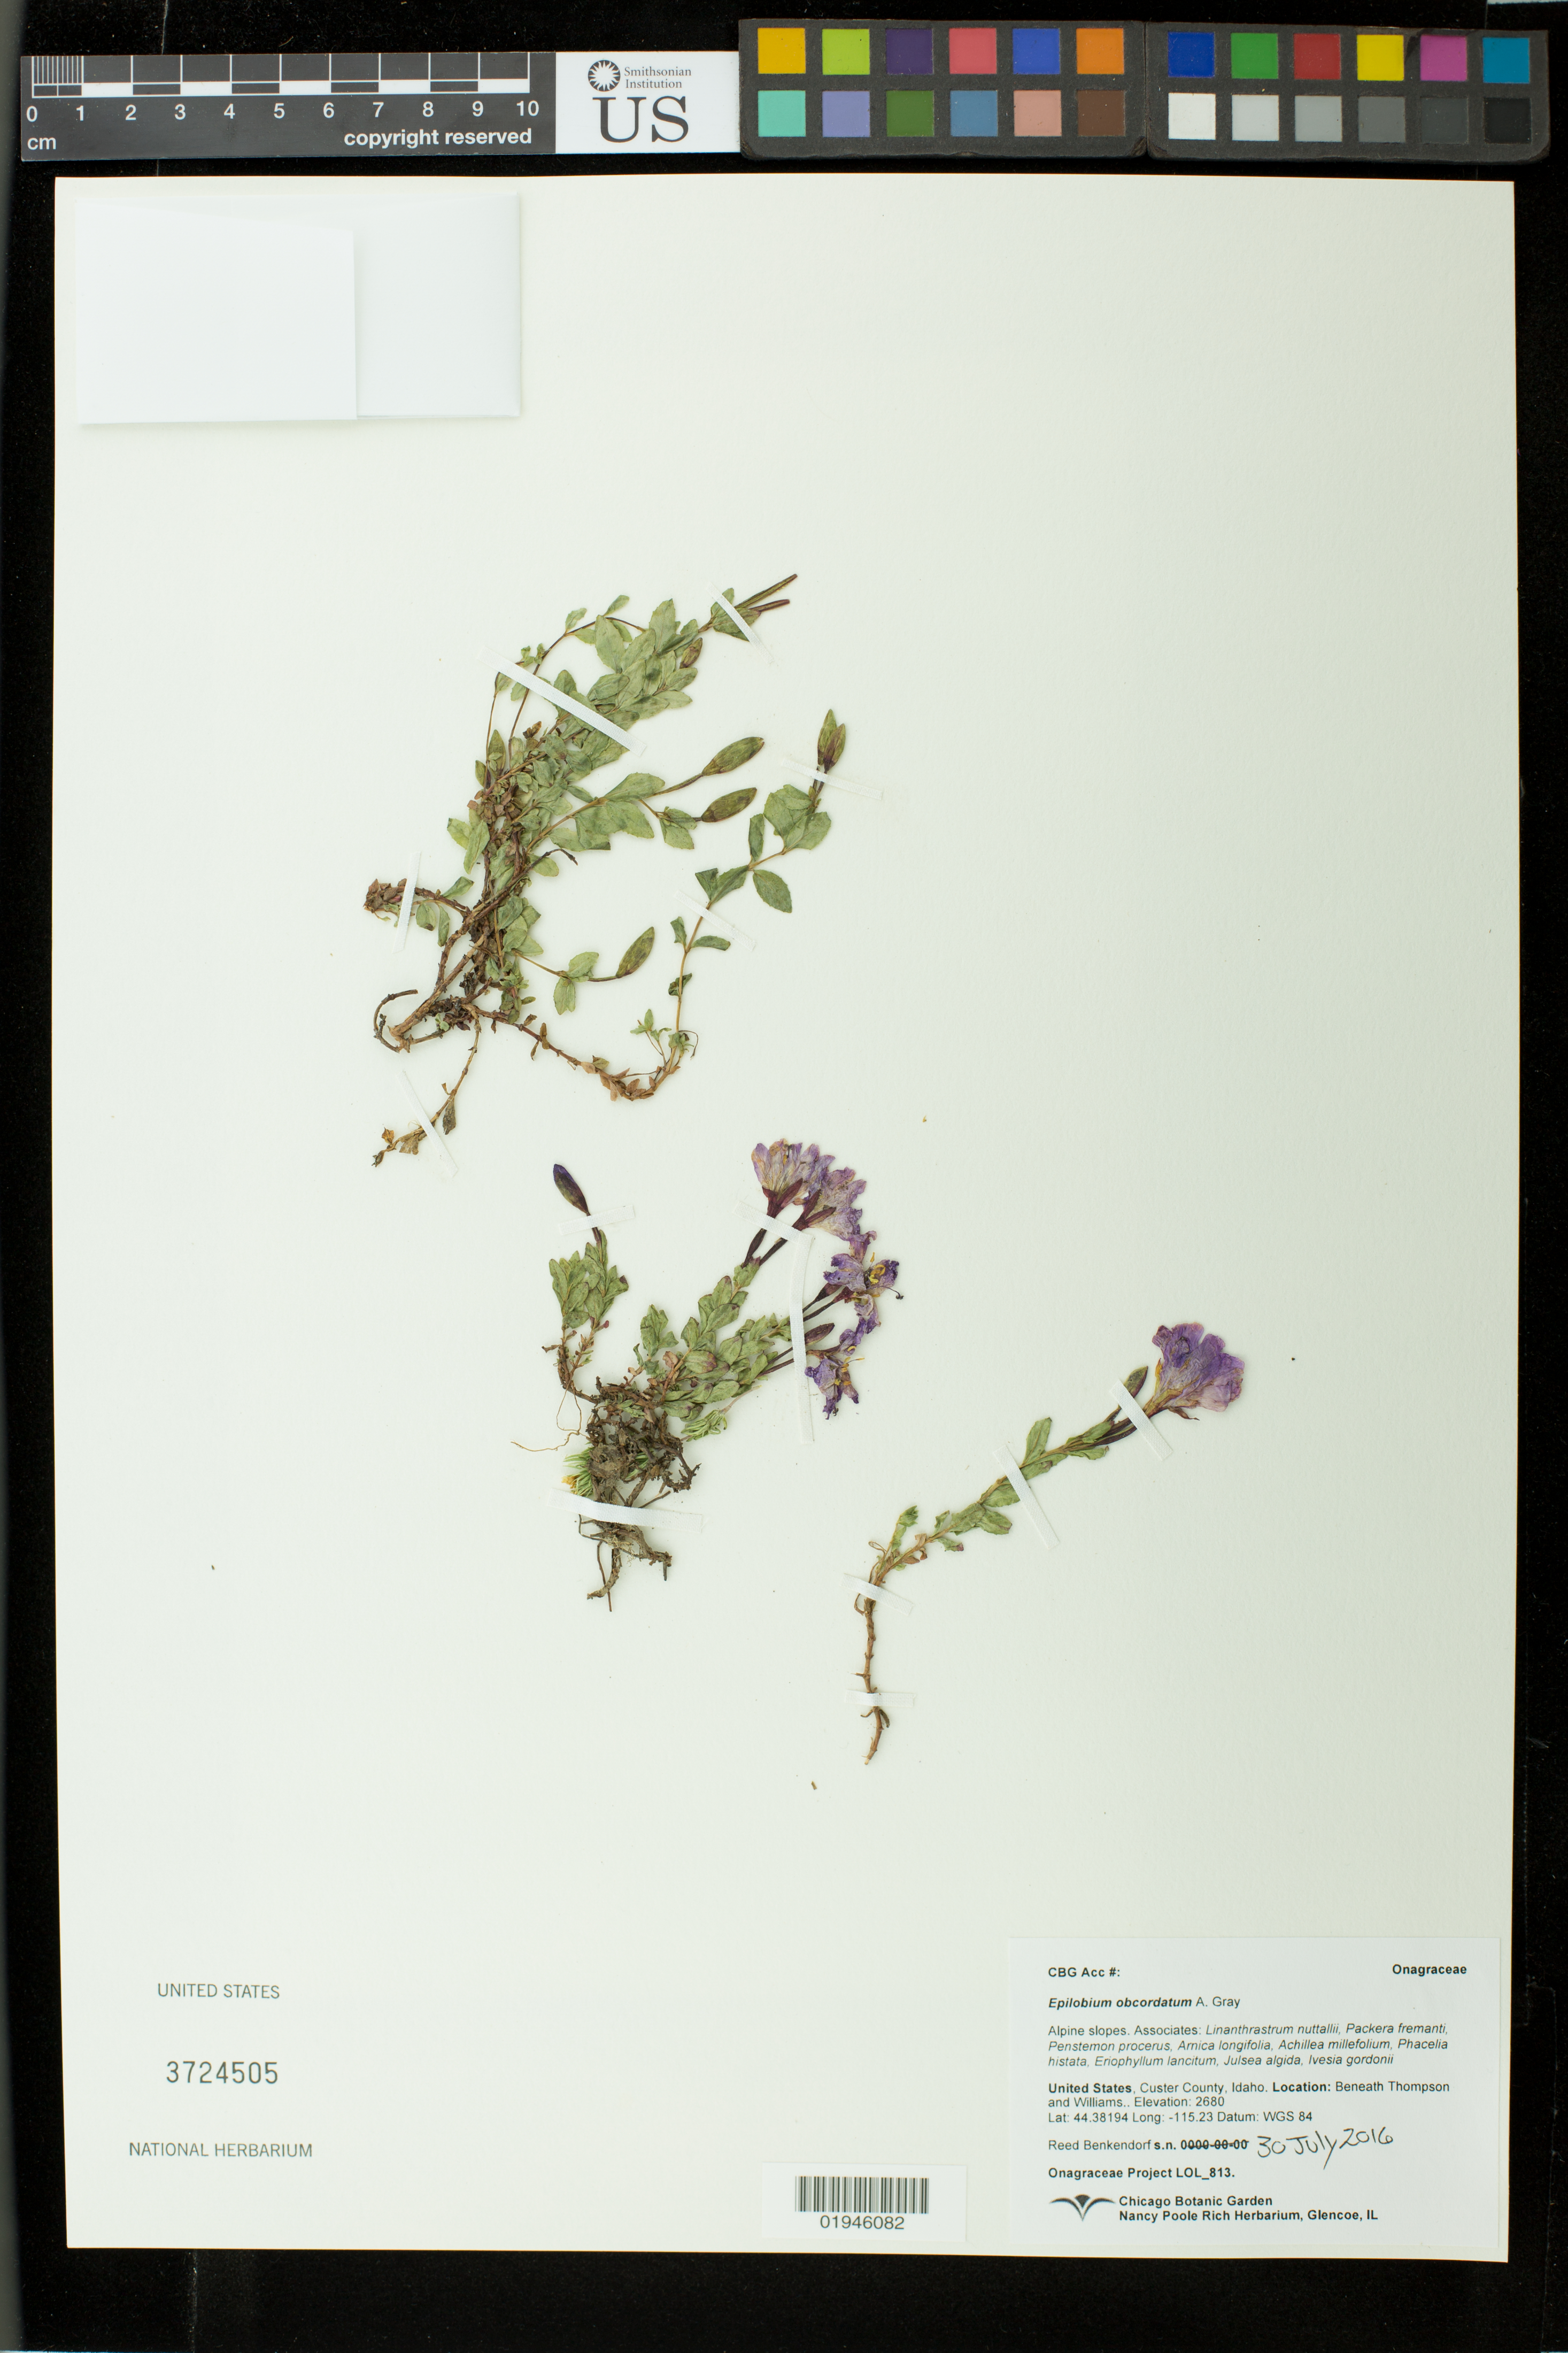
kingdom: Plantae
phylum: Tracheophyta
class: Magnoliopsida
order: Myrtales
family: Onagraceae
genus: Epilobium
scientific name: Epilobium obcordatum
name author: A. Gray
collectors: R. Benkendorf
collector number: LOL 813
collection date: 2016-07-30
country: United States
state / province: Idaho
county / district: Custer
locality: Beneath Thompson and Williams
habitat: Alpine slopes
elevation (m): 2680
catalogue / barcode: US 3724505